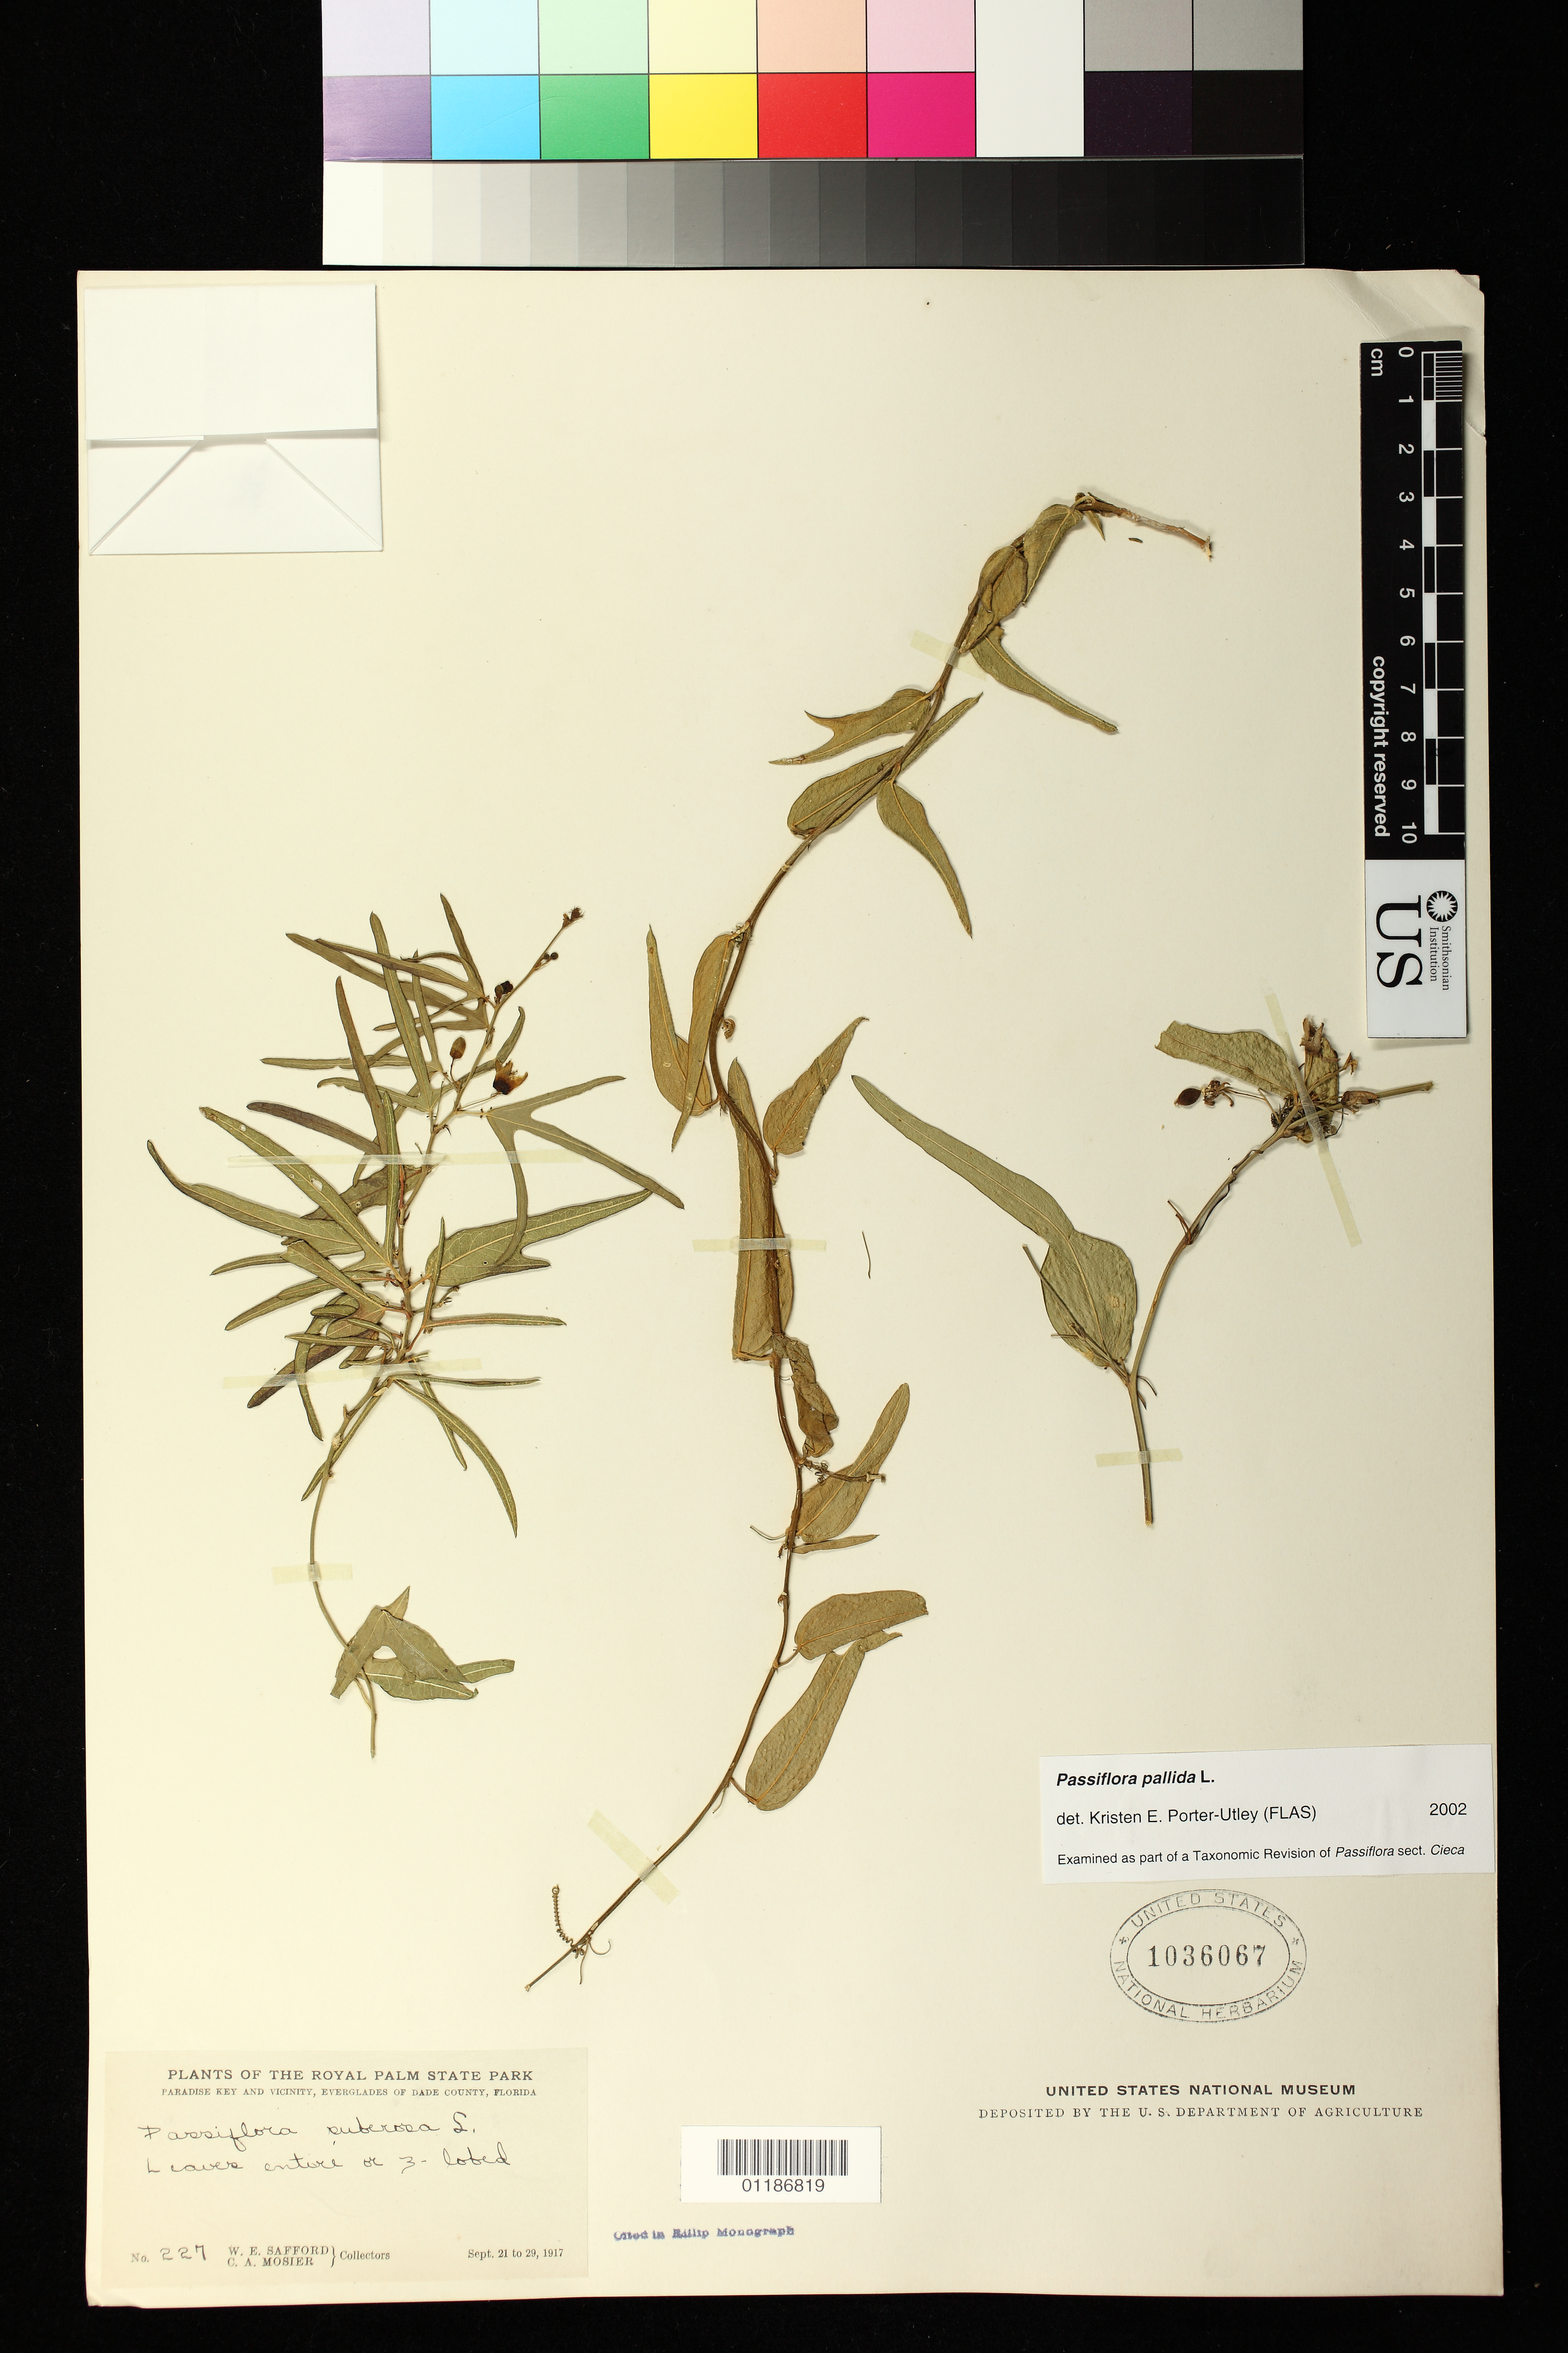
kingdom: Plantae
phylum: Tracheophyta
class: Magnoliopsida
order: Malpighiales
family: Passifloraceae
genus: Passiflora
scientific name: Passiflora pallida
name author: L.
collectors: W. E. Safford & C. A. Mosier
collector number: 227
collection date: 1917-09-21/1917-09-29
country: United States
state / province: Florida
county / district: Dade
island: Paradise Key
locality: Royal Palm State Park, Paradise Key and vicinity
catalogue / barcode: US 1036067